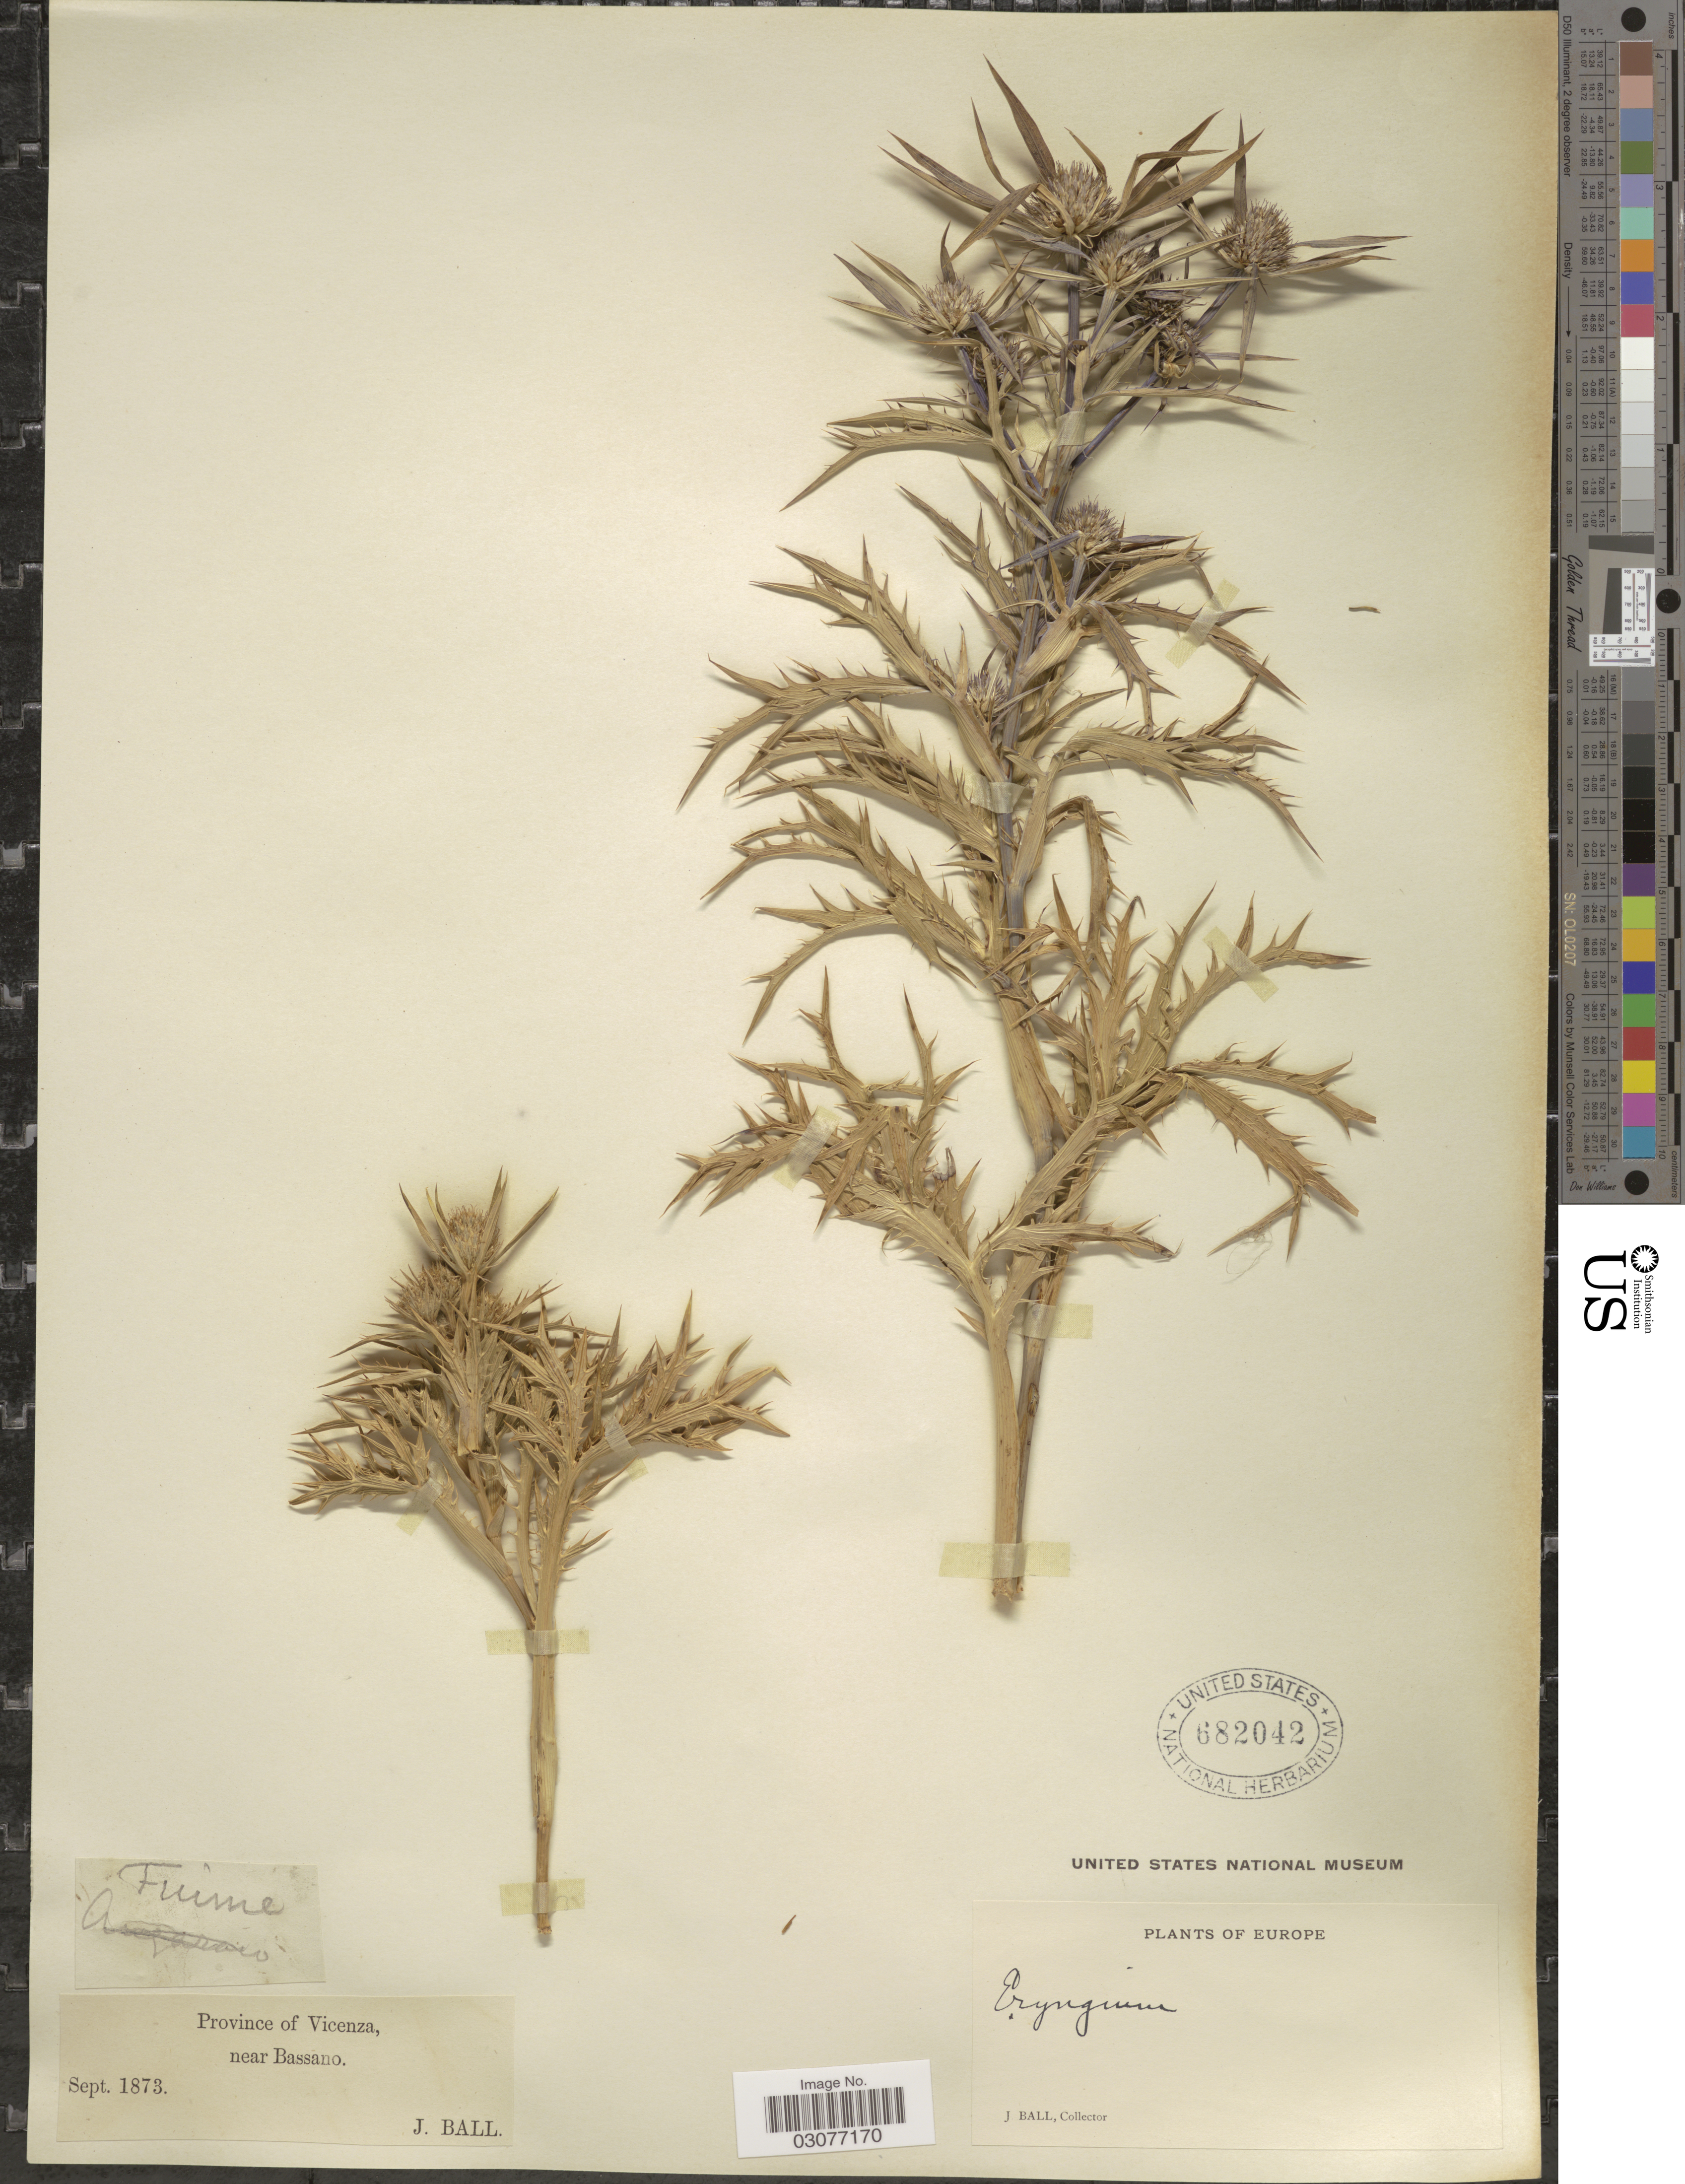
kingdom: Plantae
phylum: Tracheophyta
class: Magnoliopsida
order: Apiales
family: Apiaceae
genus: Eryngium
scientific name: Eryngium bourgatii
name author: Gouan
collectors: J. Ball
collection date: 1873-09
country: Italy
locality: Province of Vicenza, near Bassano. Europe.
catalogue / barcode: US 682042